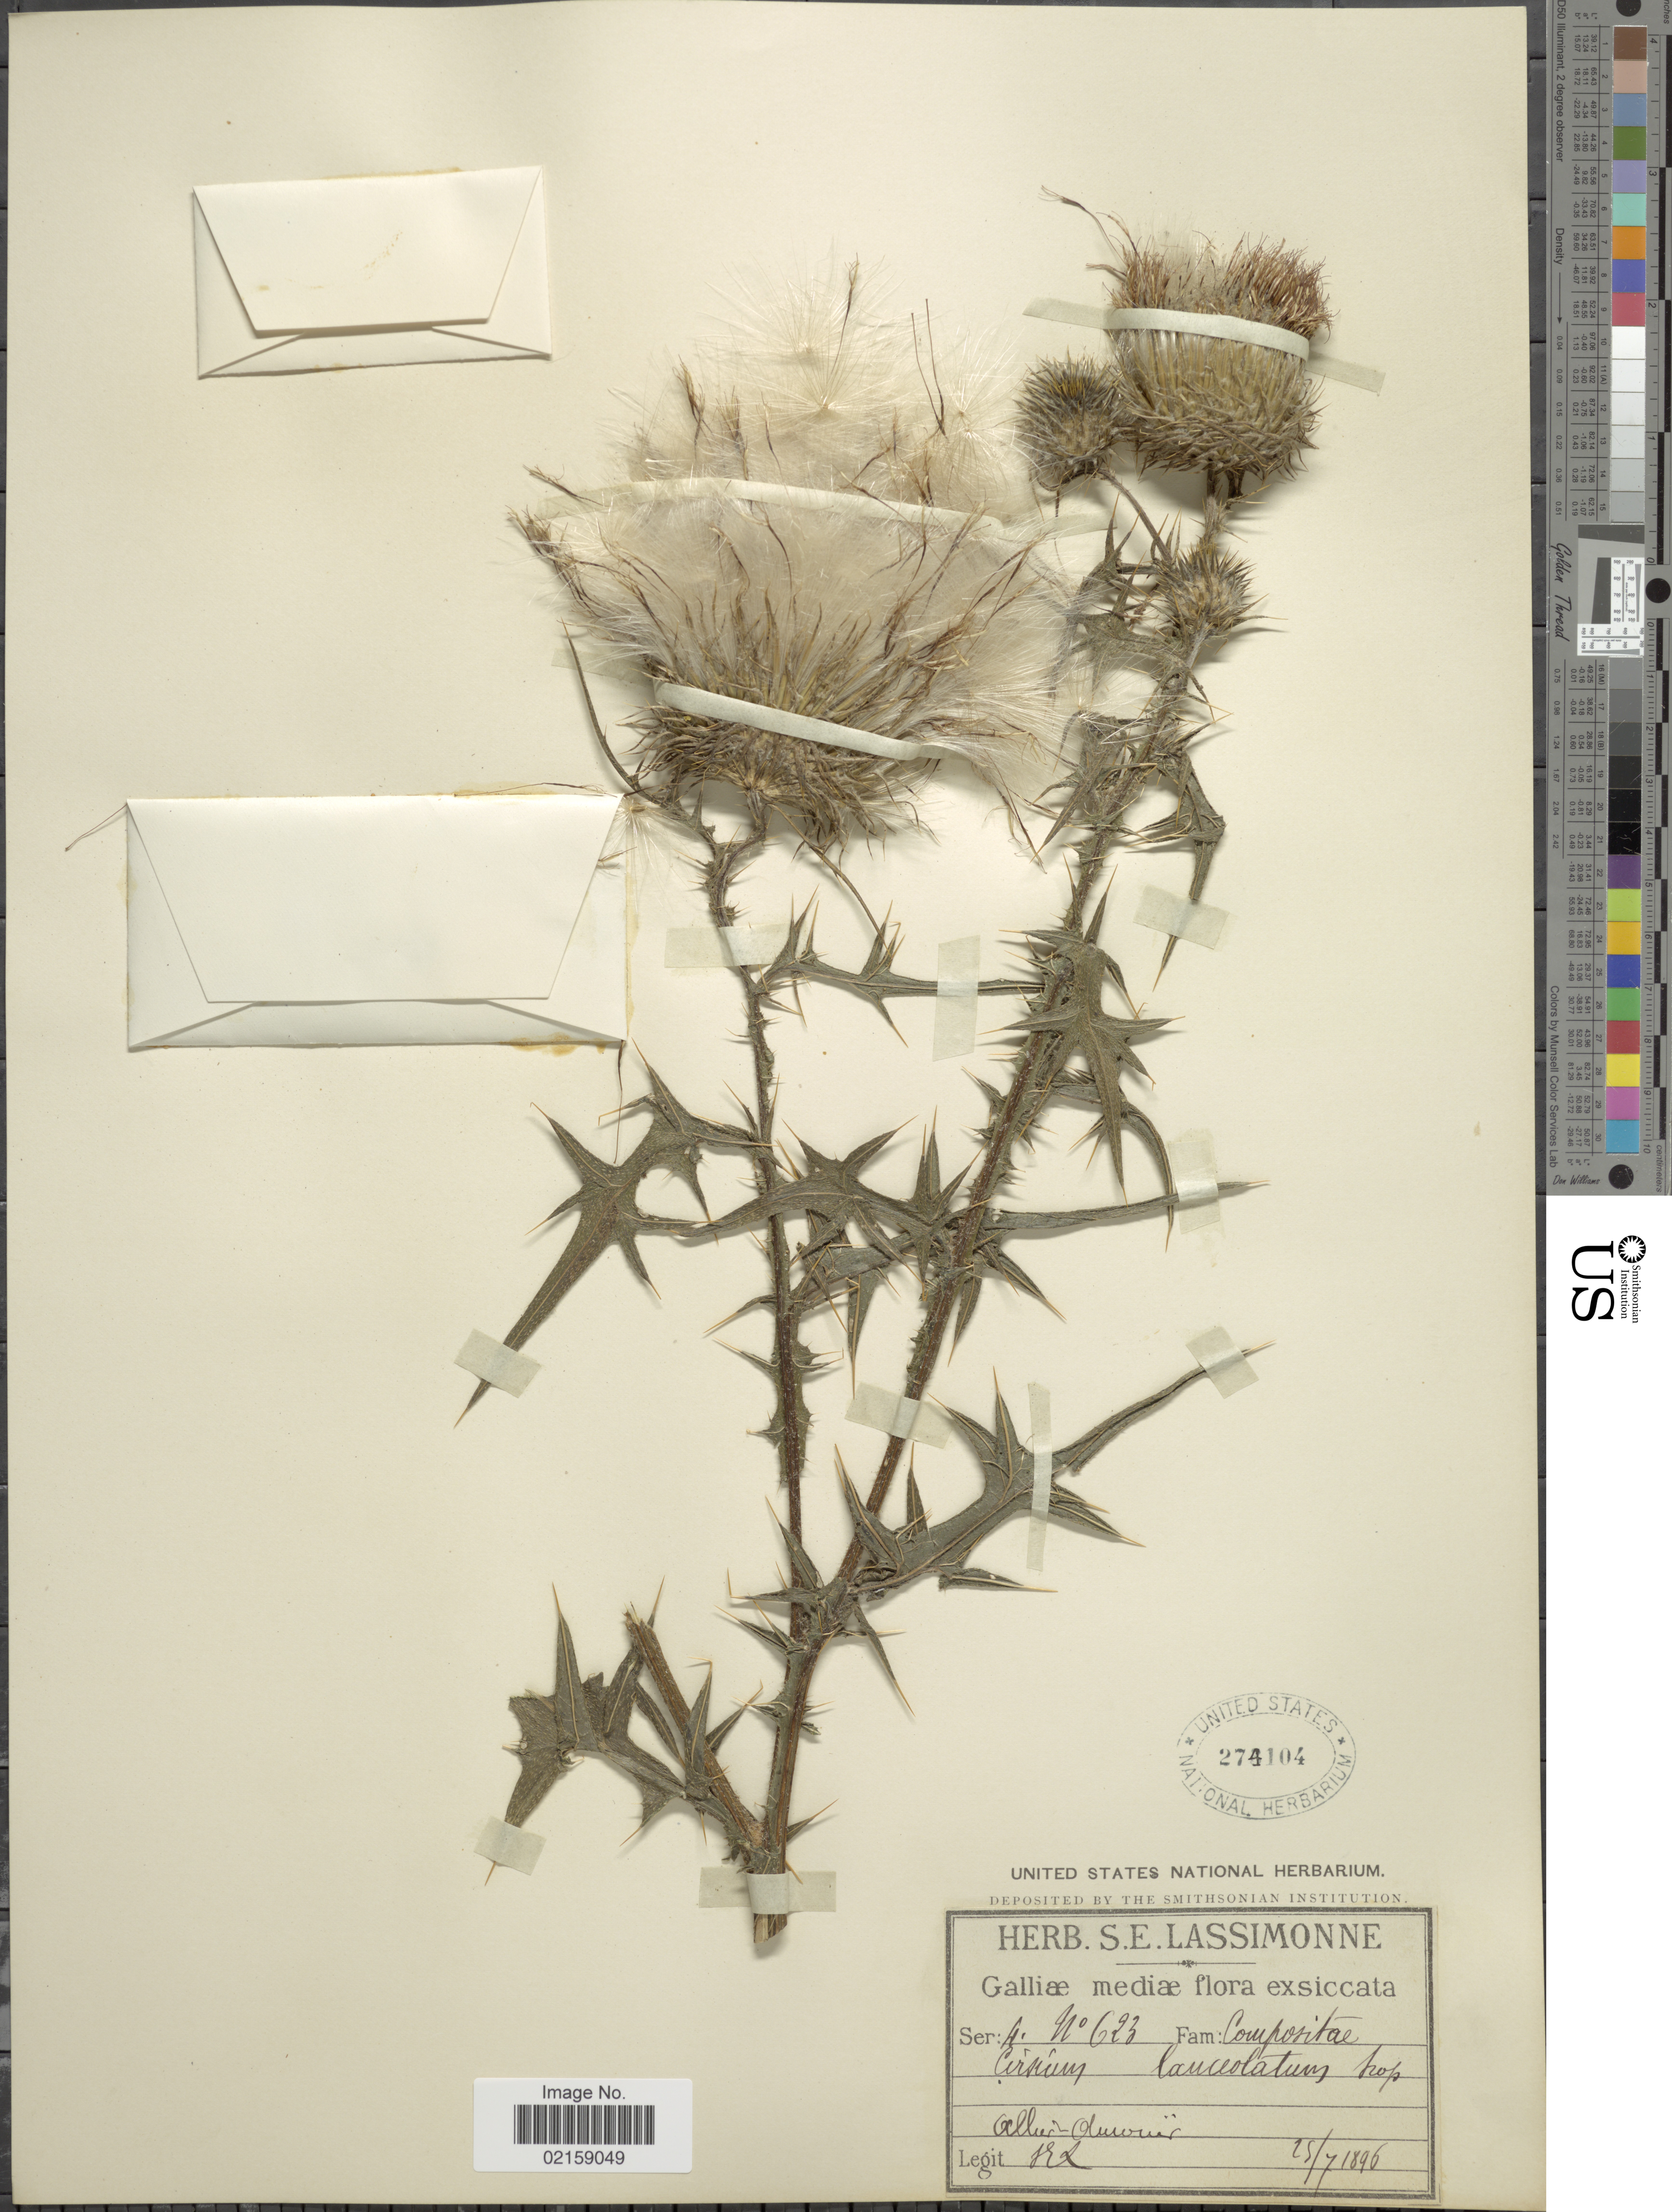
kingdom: Plantae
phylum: Tracheophyta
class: Magnoliopsida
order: Asterales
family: Asteraceae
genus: Cirsium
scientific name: Cirsium vulgare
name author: (Savi) Ten.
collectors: S. Lassimonne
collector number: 623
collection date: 1896-07-25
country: France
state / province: Auvergne-Rhône-Alpes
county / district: Allier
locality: Allier - Aurouër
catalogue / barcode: US 274104